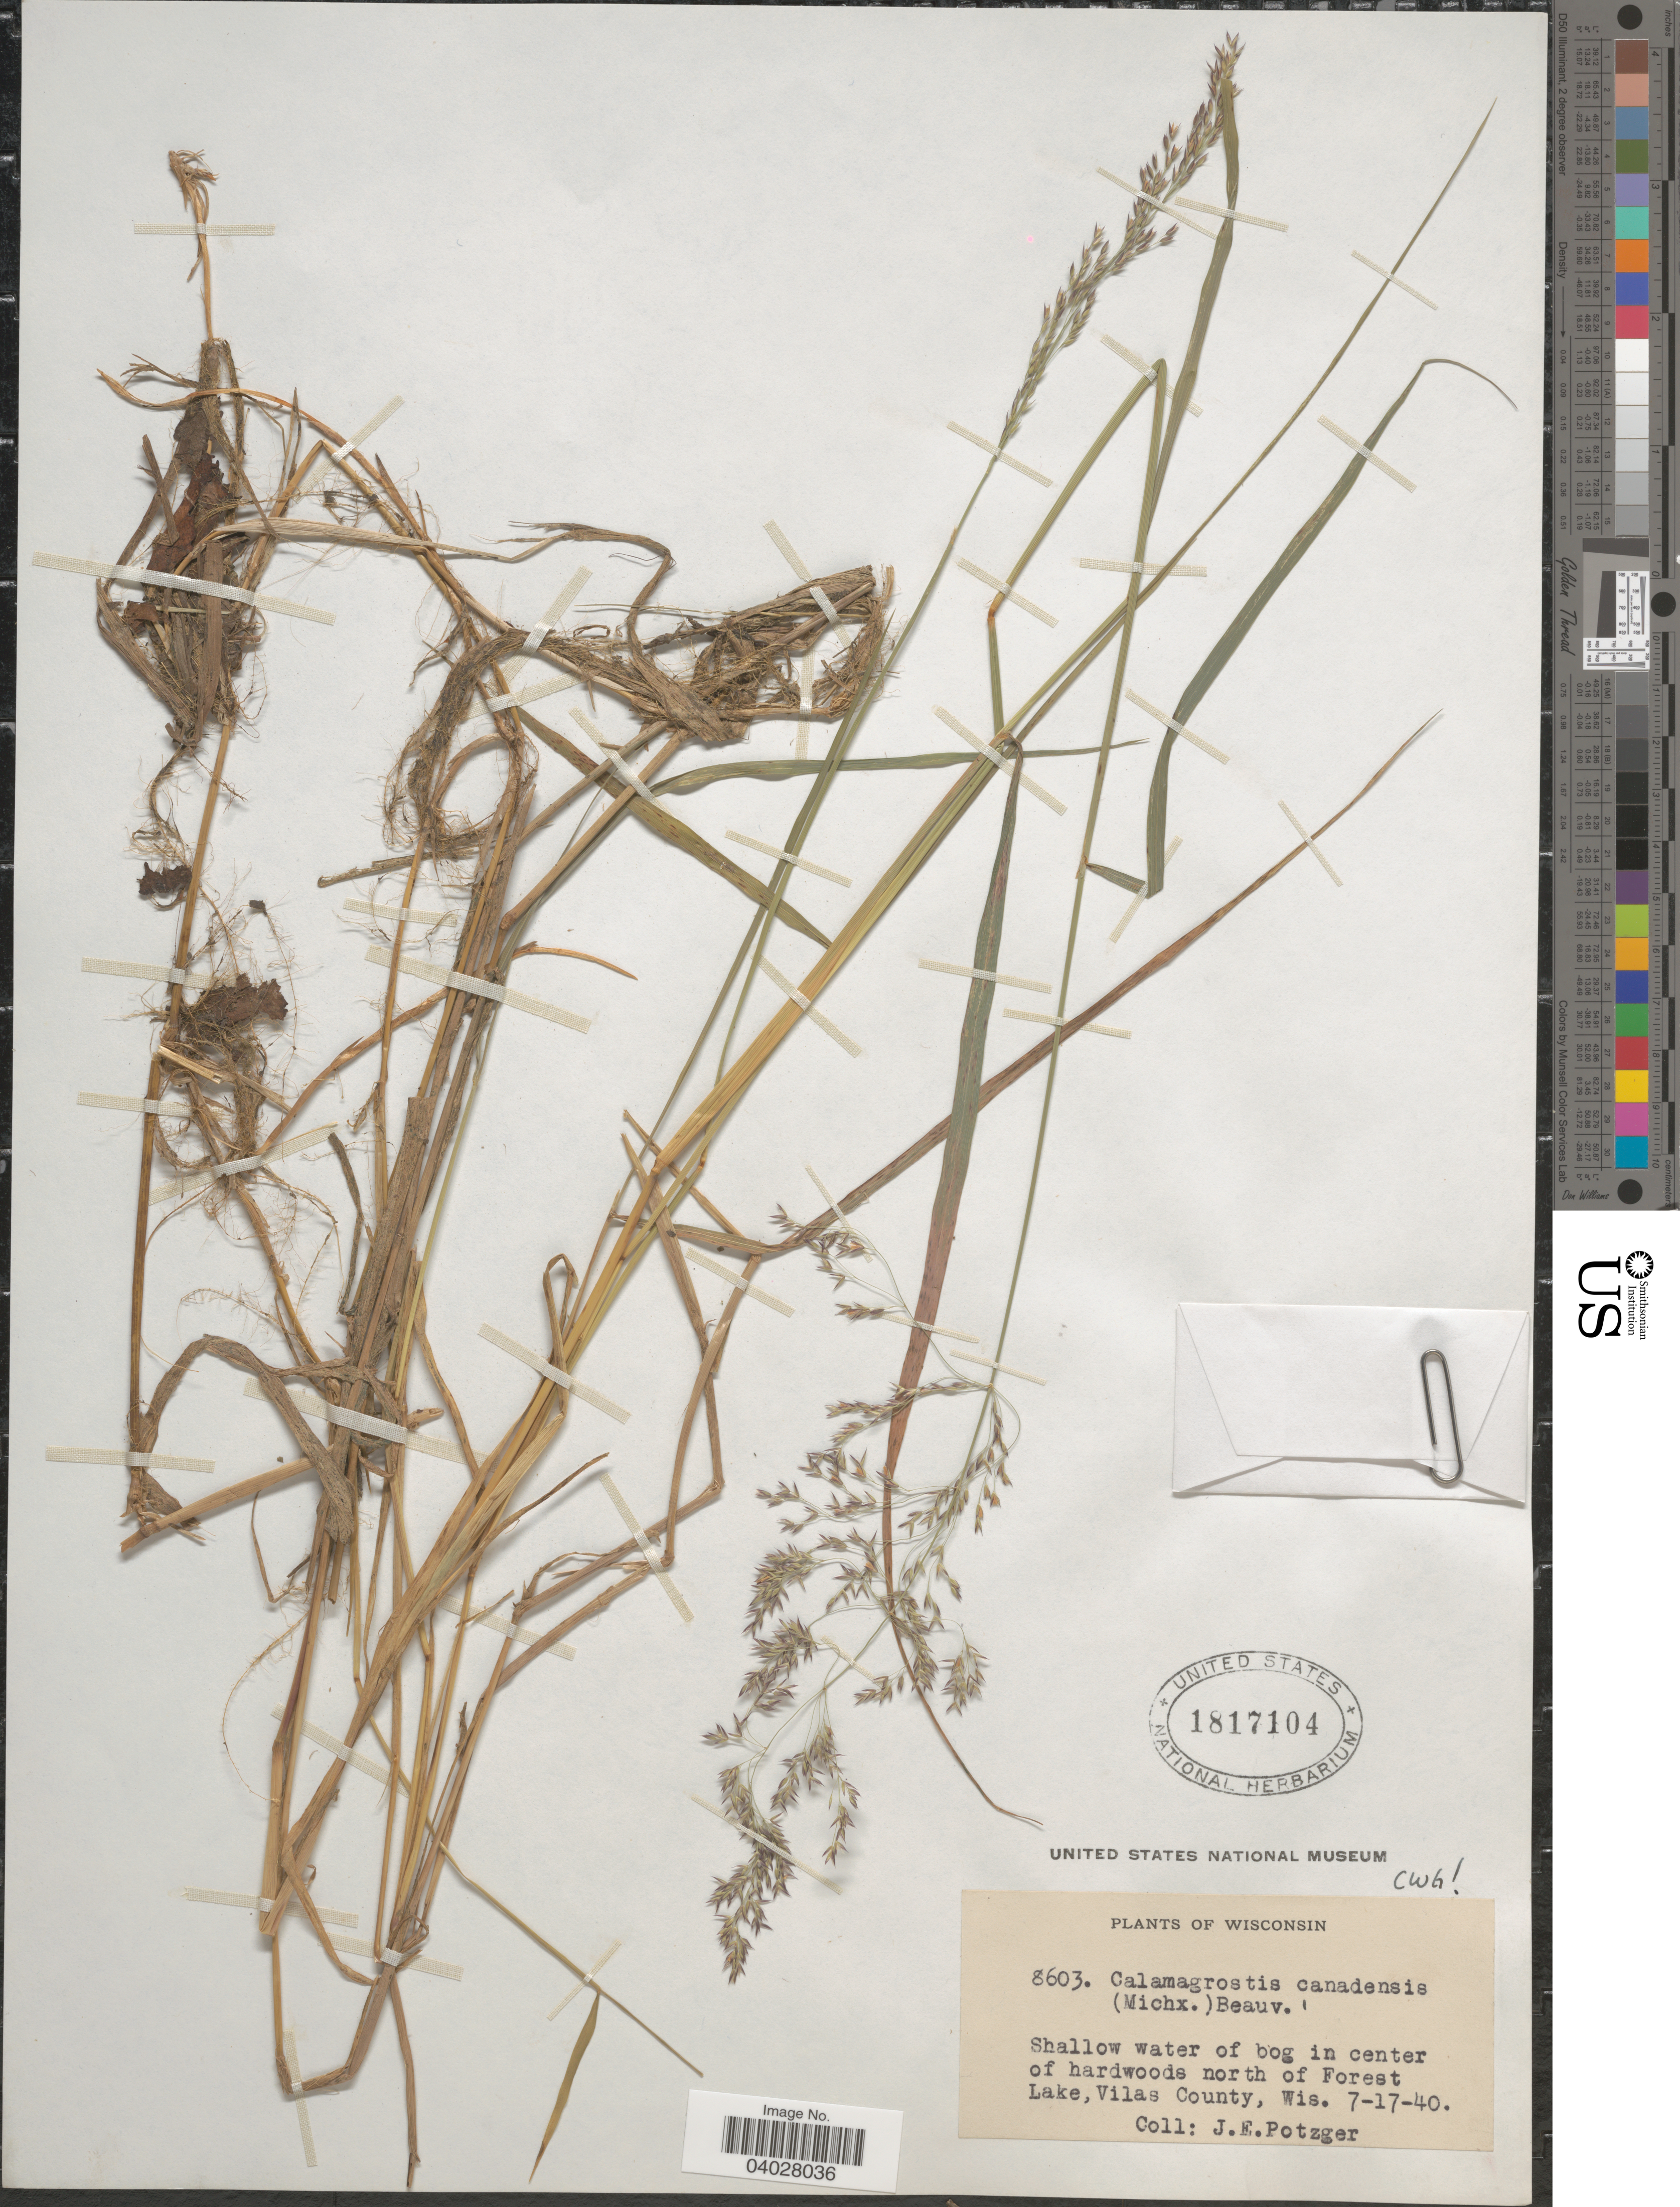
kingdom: Plantae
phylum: Tracheophyta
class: Liliopsida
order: Poales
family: Poaceae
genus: Calamagrostis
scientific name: Calamagrostis canadensis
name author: (Michx.) P. Beauv.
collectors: J. Potzger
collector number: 8603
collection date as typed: Transcribed d/m/y: 17/7/40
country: United States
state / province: Wisconsin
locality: Shallow water of bog in center of hardwoods north of Forest Lake, Vilas County.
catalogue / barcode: US 1817104